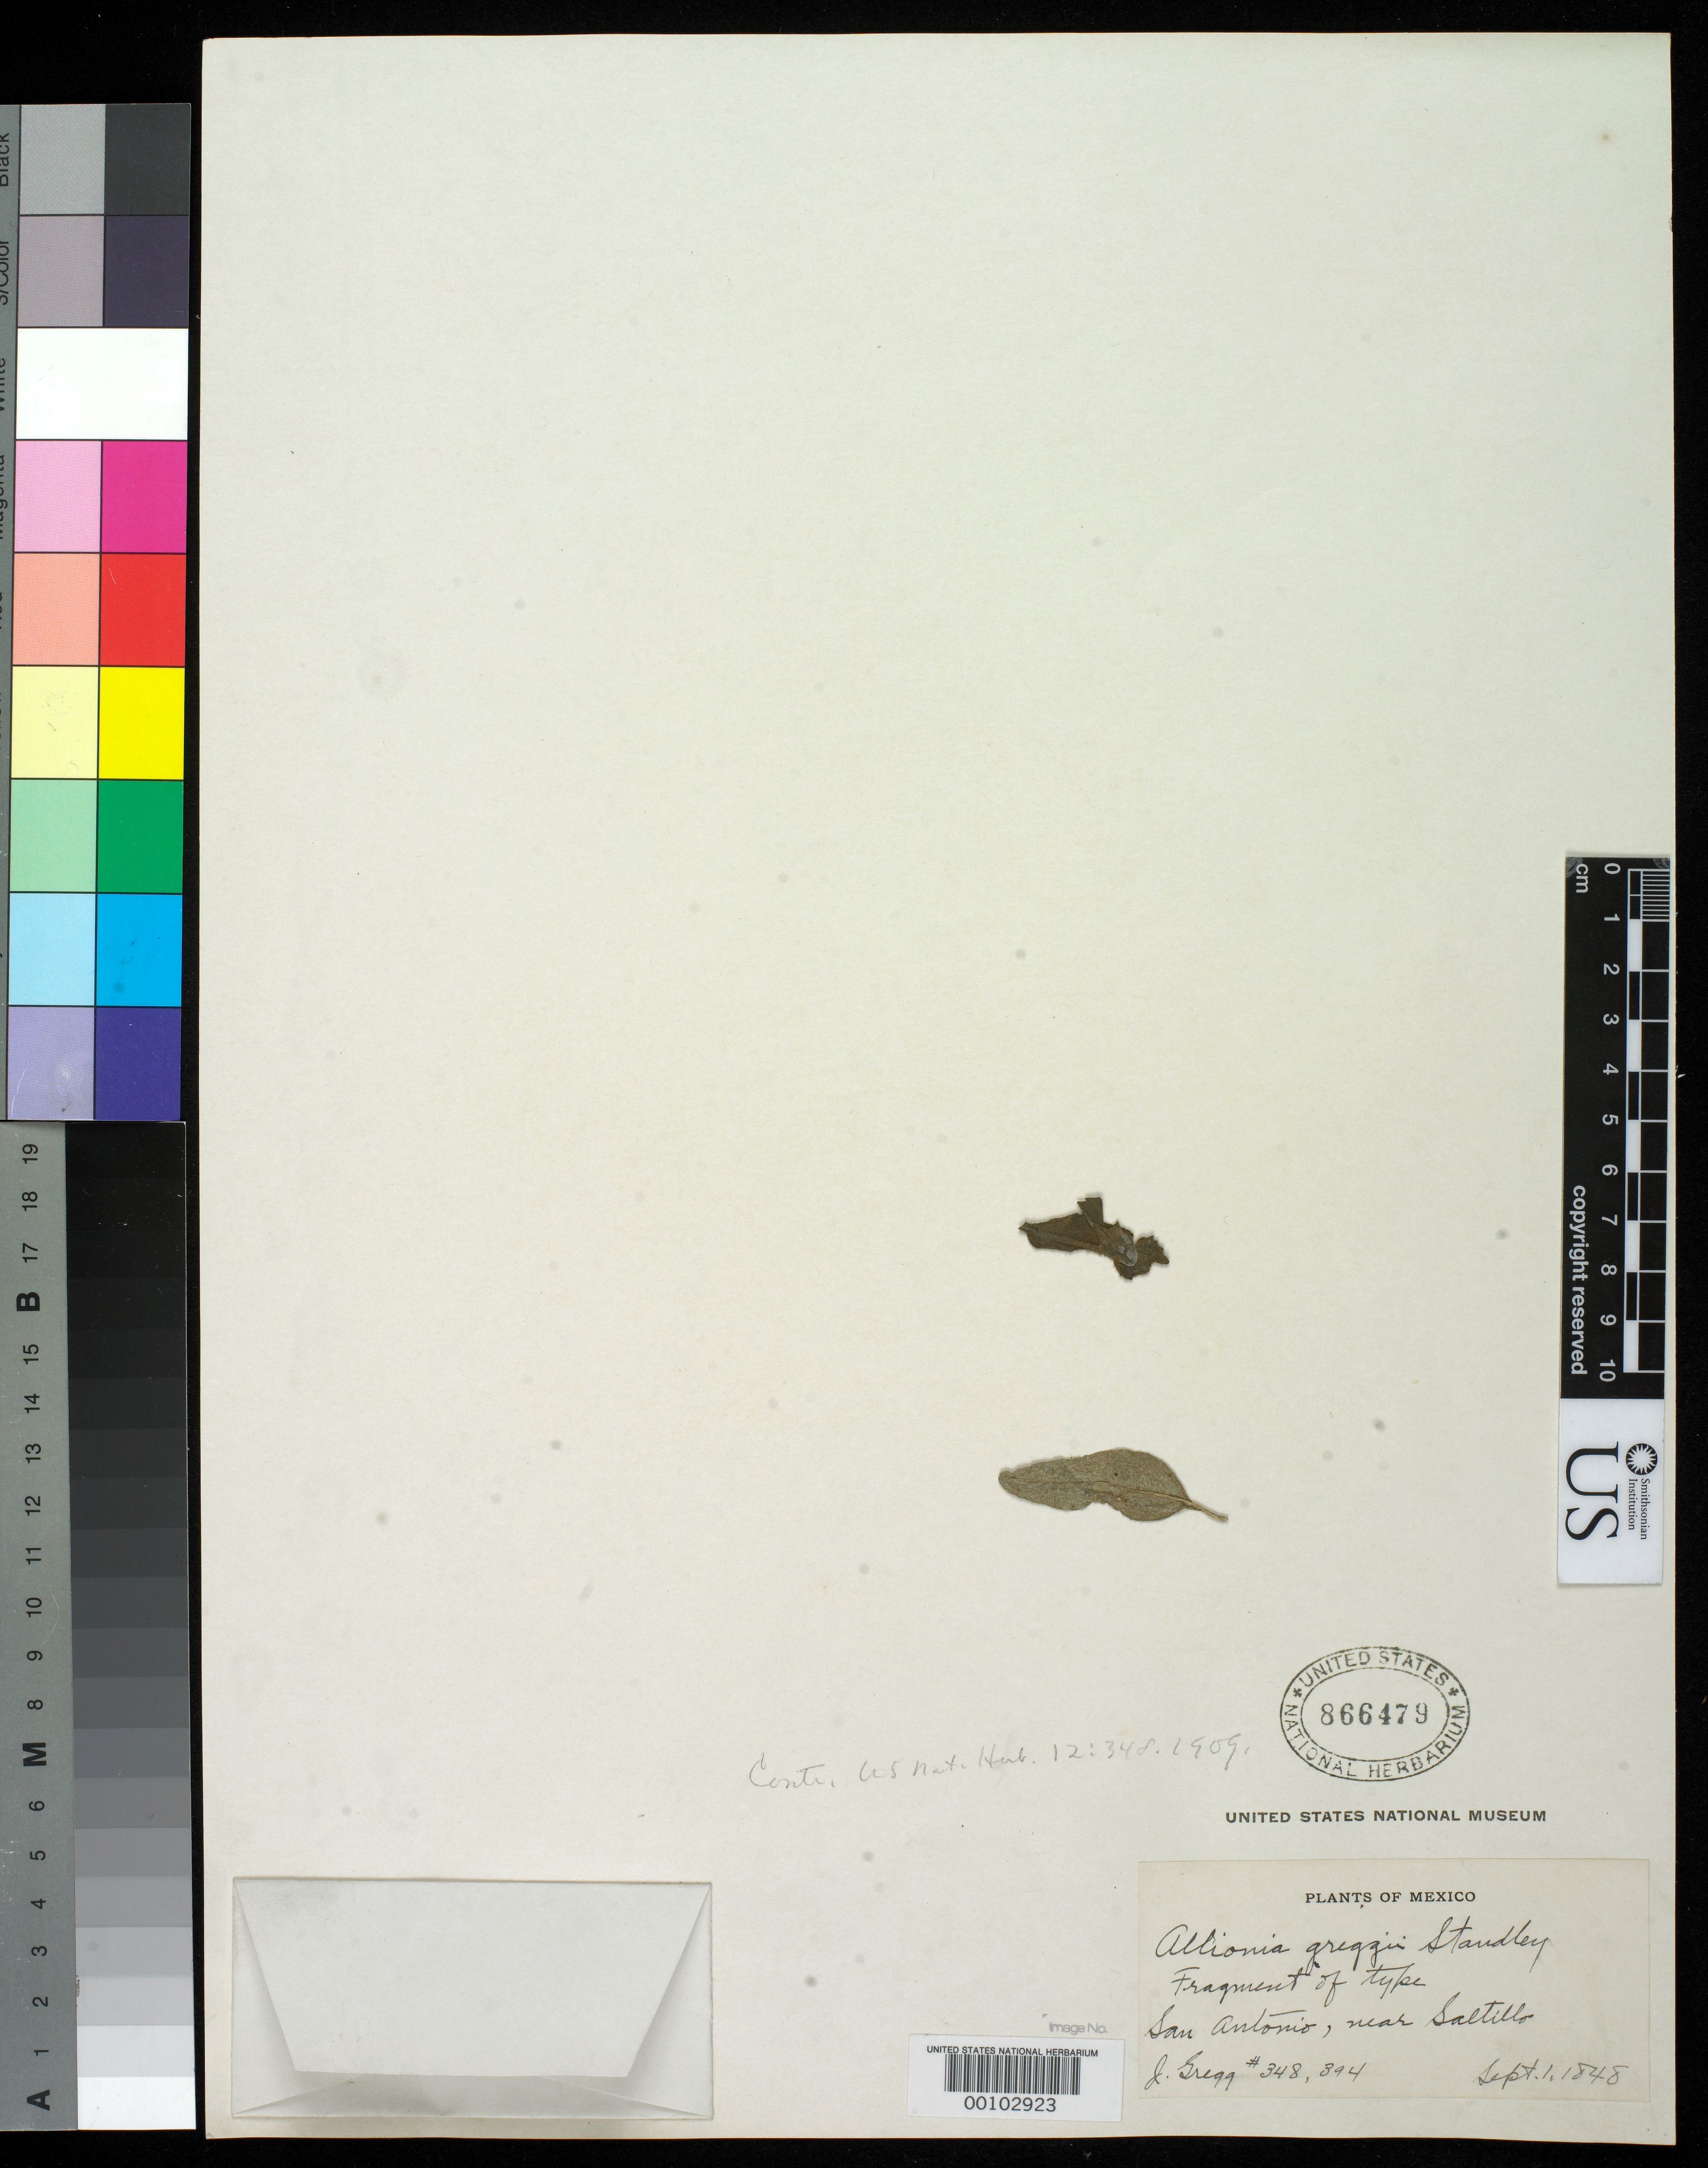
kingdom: Plantae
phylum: Tracheophyta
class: Magnoliopsida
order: Caryophyllales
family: Nyctaginaceae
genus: Allionia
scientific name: Allionia greggii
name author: Standl.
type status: Type Material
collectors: J. Gregg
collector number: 348, 349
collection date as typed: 01 Sep 1848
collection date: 1848-09-01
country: Mexico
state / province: Coahuila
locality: San Antonio, near Saltillo.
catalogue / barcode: US 866479